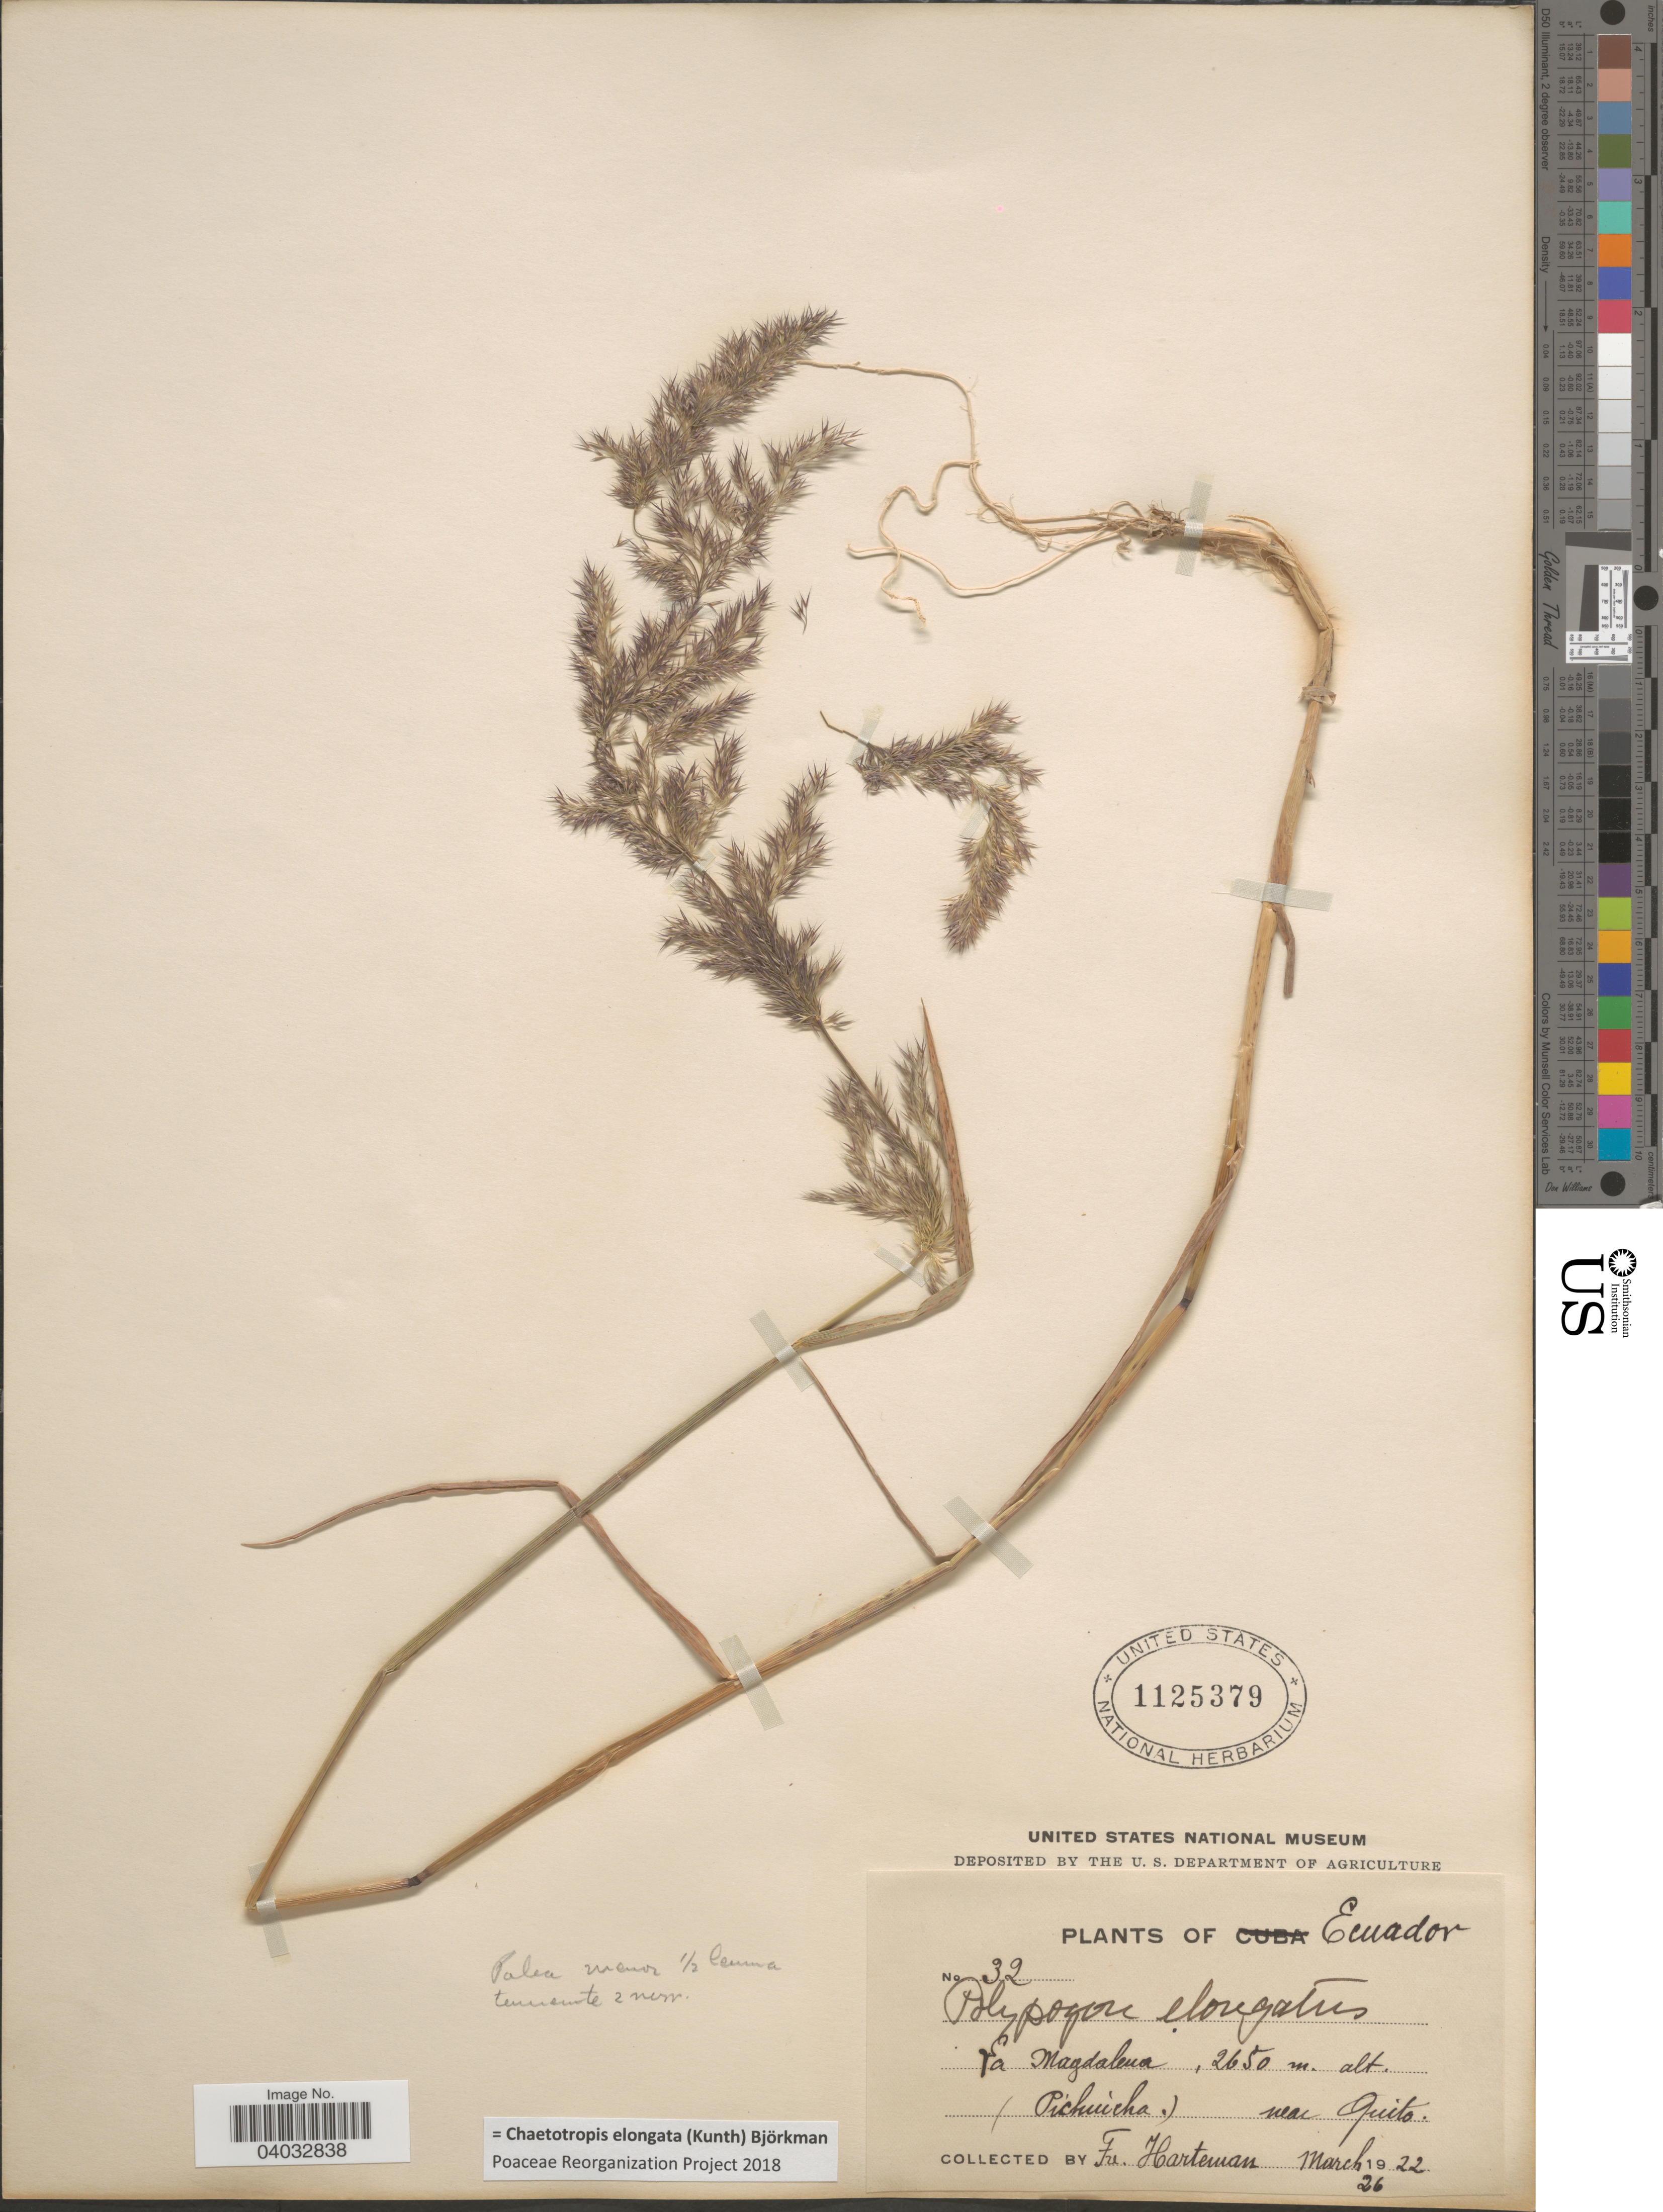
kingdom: Plantae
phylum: Tracheophyta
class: Liliopsida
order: Poales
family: Poaceae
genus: Chaetotropis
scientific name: Chaetotropis elongata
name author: (Kunth) Björkman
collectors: Harteman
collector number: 32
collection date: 1922-03-26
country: Ecuador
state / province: Pichincha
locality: La Magdalena (Pichincha) near Quito.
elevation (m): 2650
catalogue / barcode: US 1125379